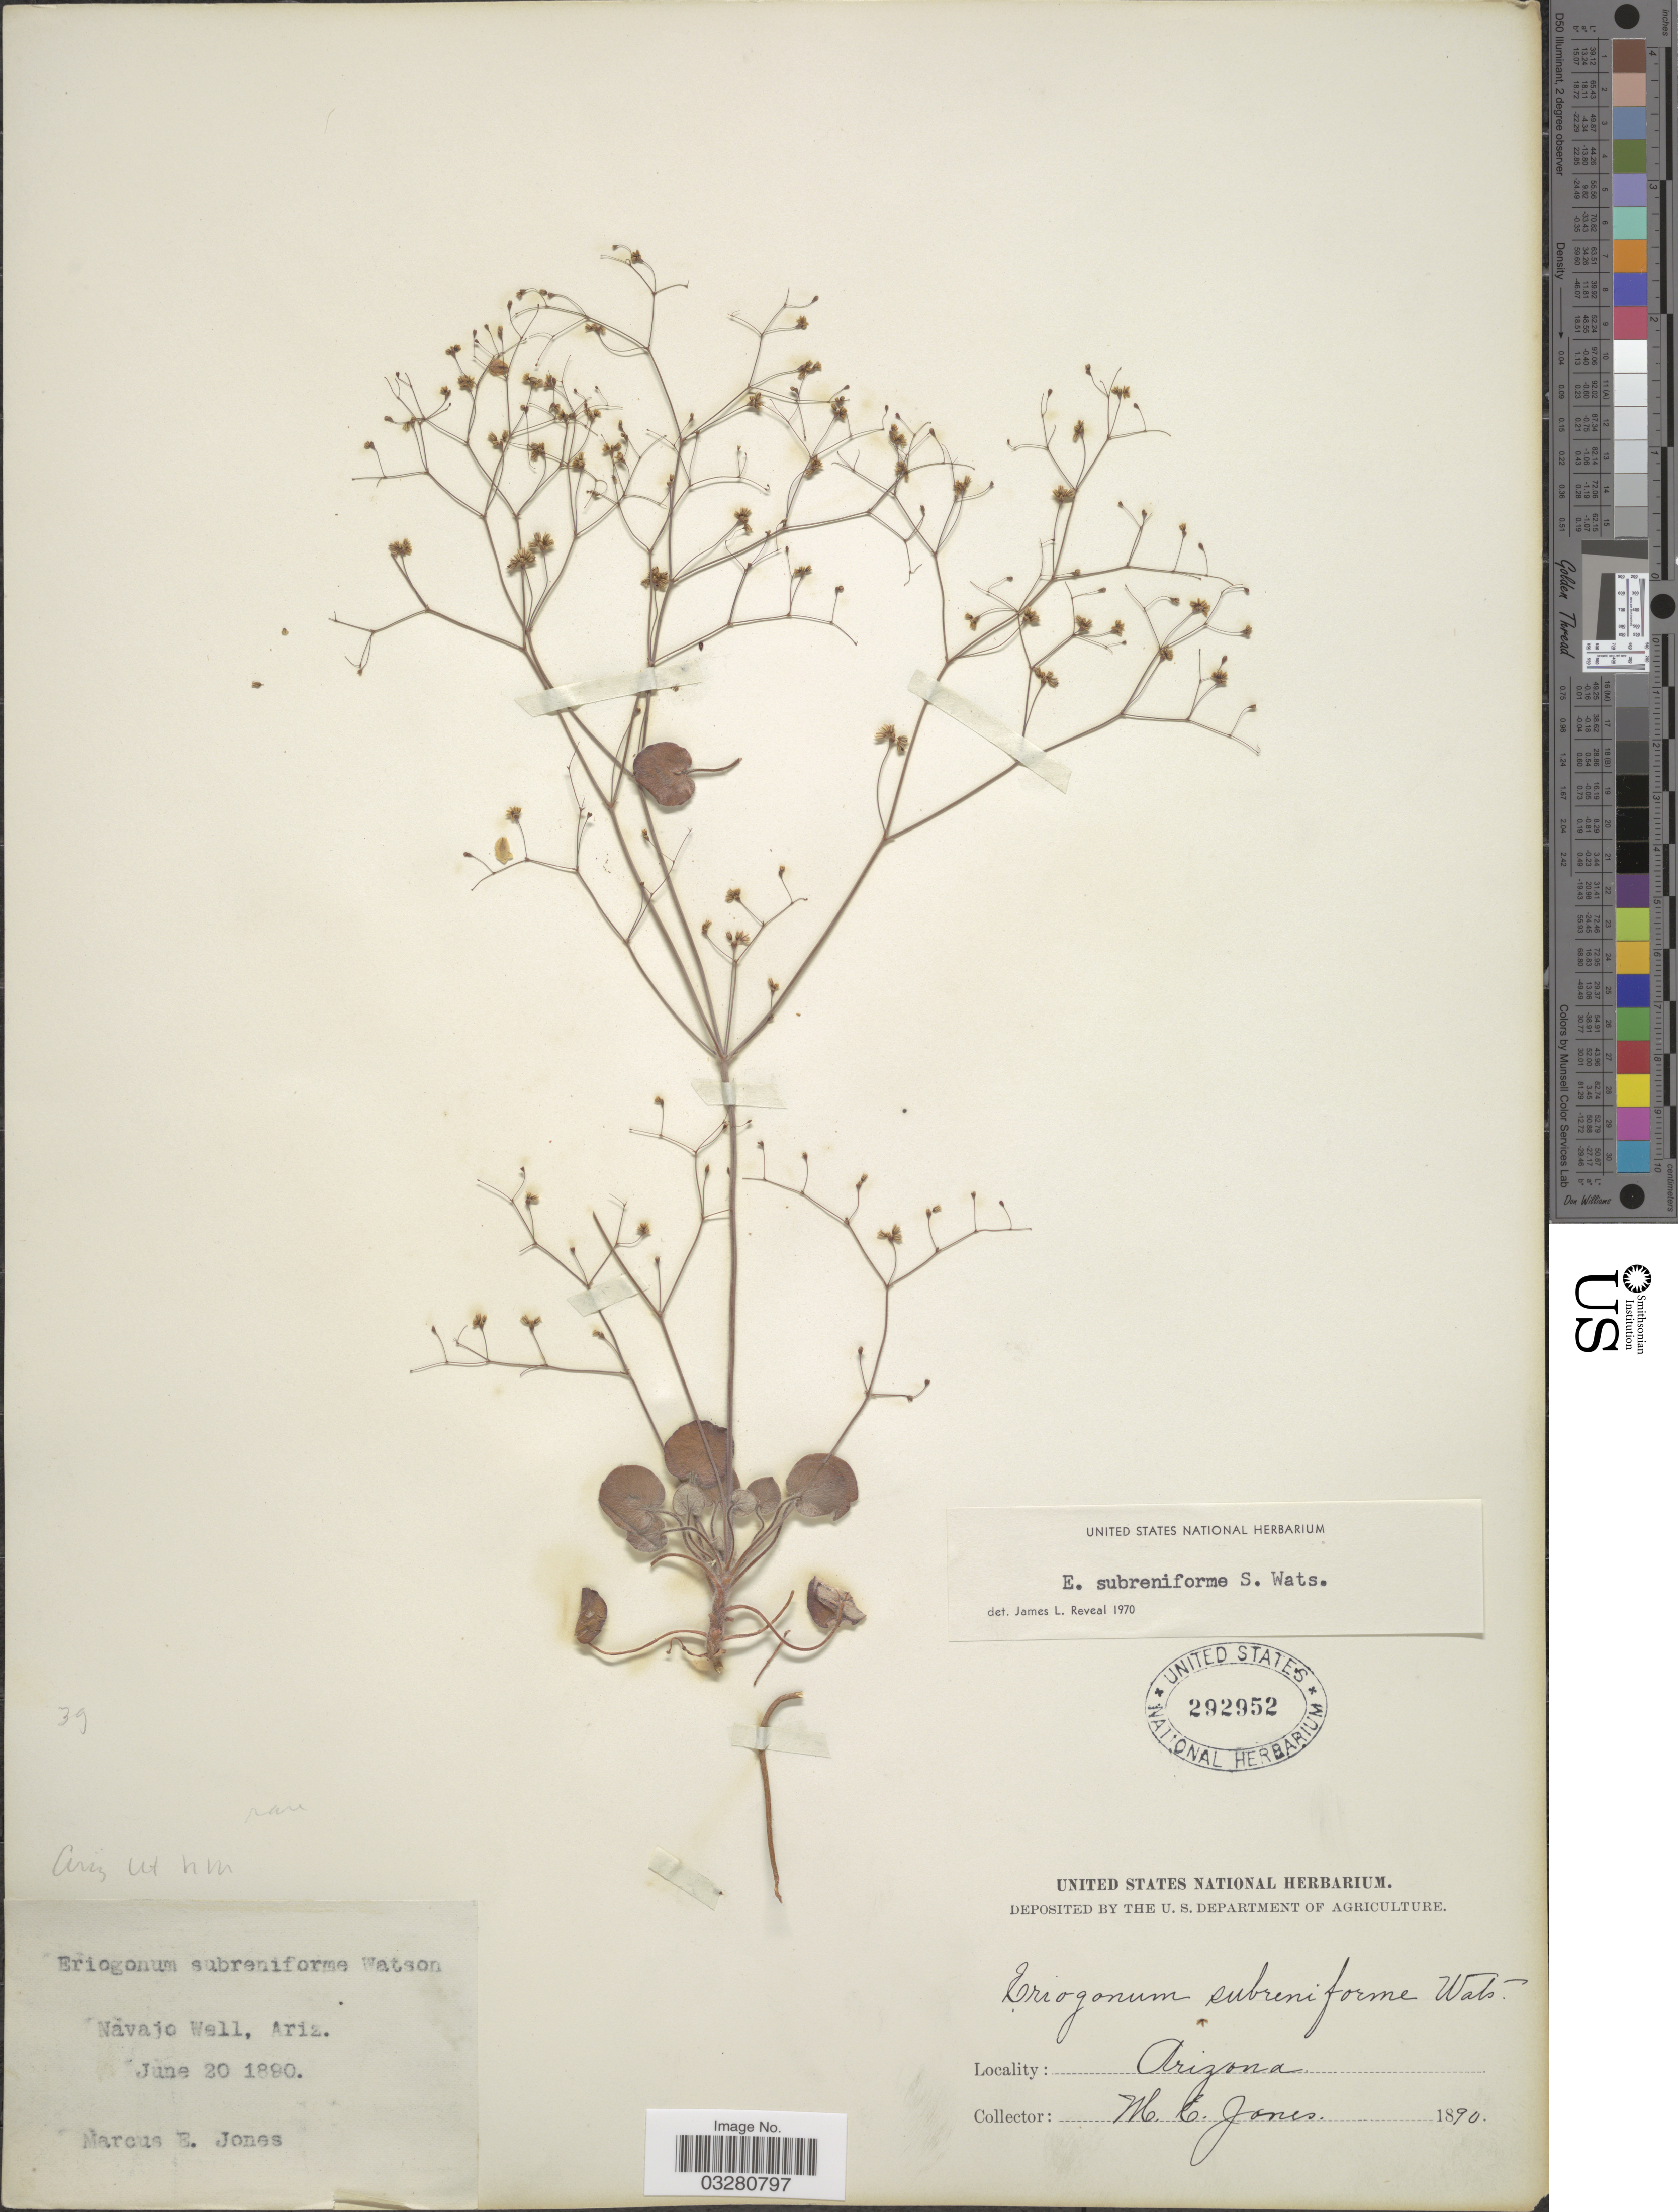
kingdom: Plantae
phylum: Tracheophyta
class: Magnoliopsida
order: Caryophyllales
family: Polygonaceae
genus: Eriogonum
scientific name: Eriogonum subreniforme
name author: S. Watson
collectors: M. E. Jones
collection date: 1890-06-20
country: United States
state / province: Arizona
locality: Navajo Well.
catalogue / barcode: US 292952